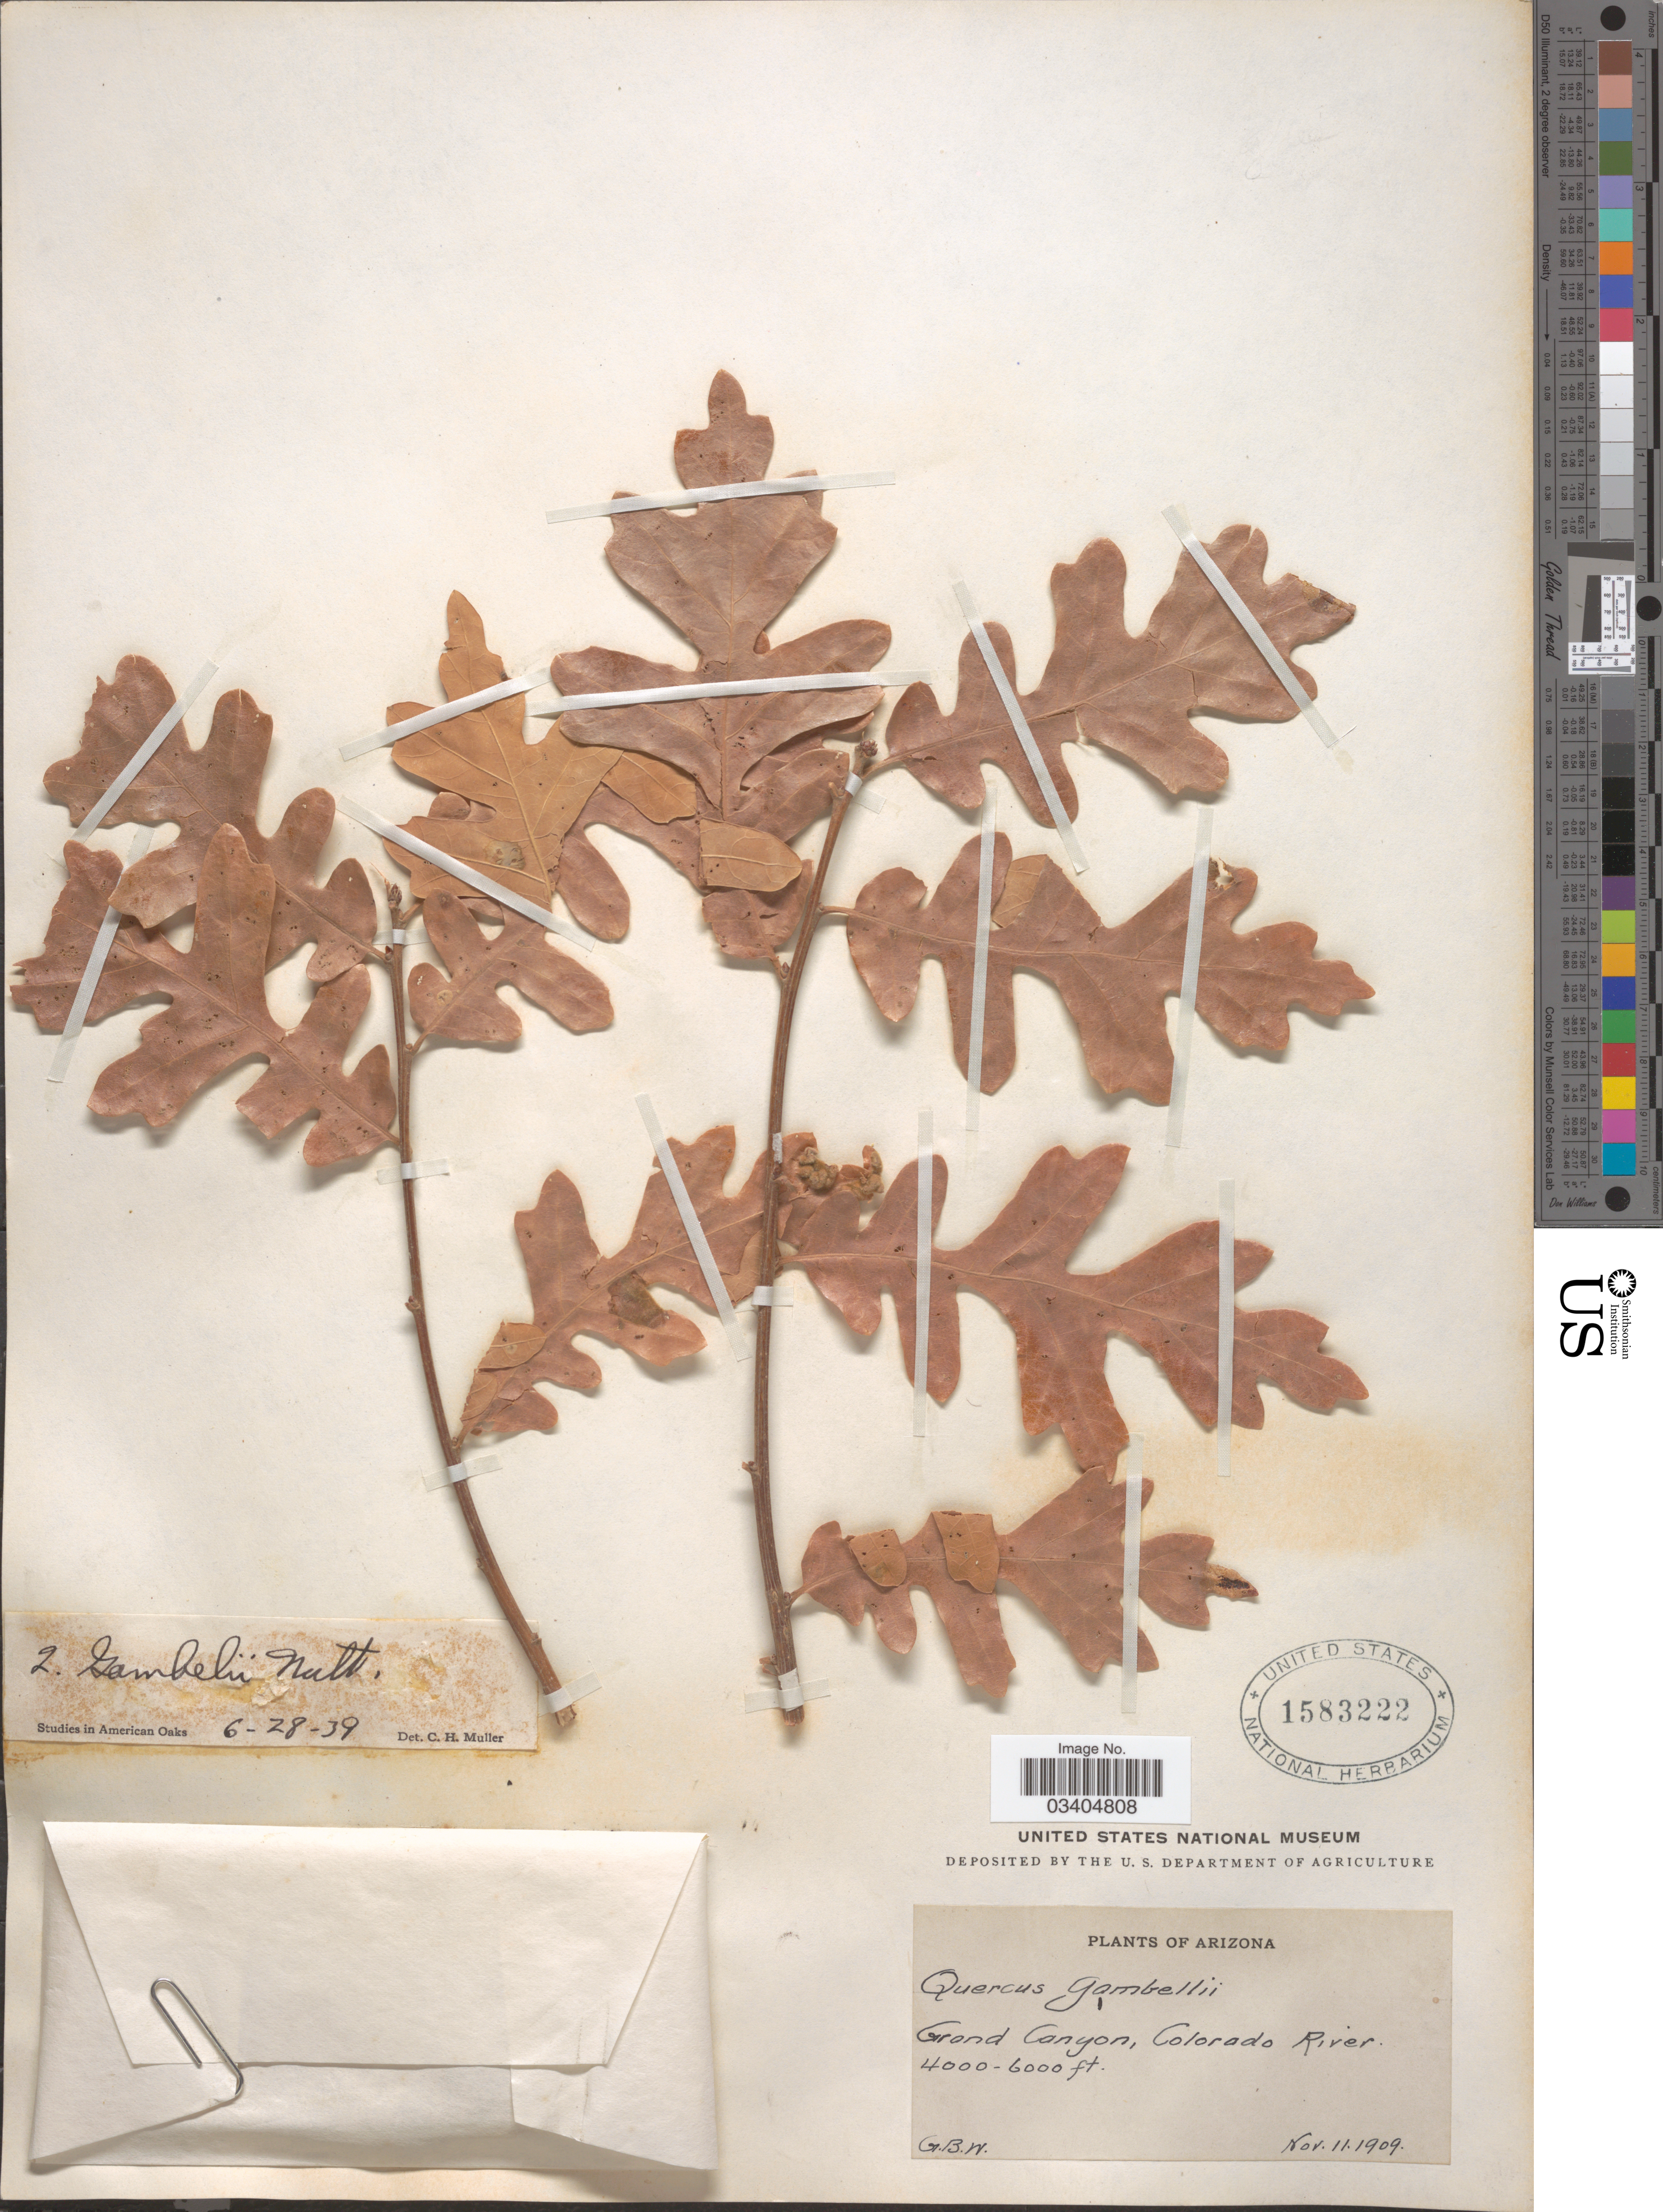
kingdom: Plantae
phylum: Tracheophyta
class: Magnoliopsida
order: Fagales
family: Fagaceae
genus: Quercus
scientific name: Quercus gambelii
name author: Nutt.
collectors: G. B. W.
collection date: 1909-11-11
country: United States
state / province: Arizona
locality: Grand Canyon, Colorado River.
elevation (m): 1219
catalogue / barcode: US 1583222